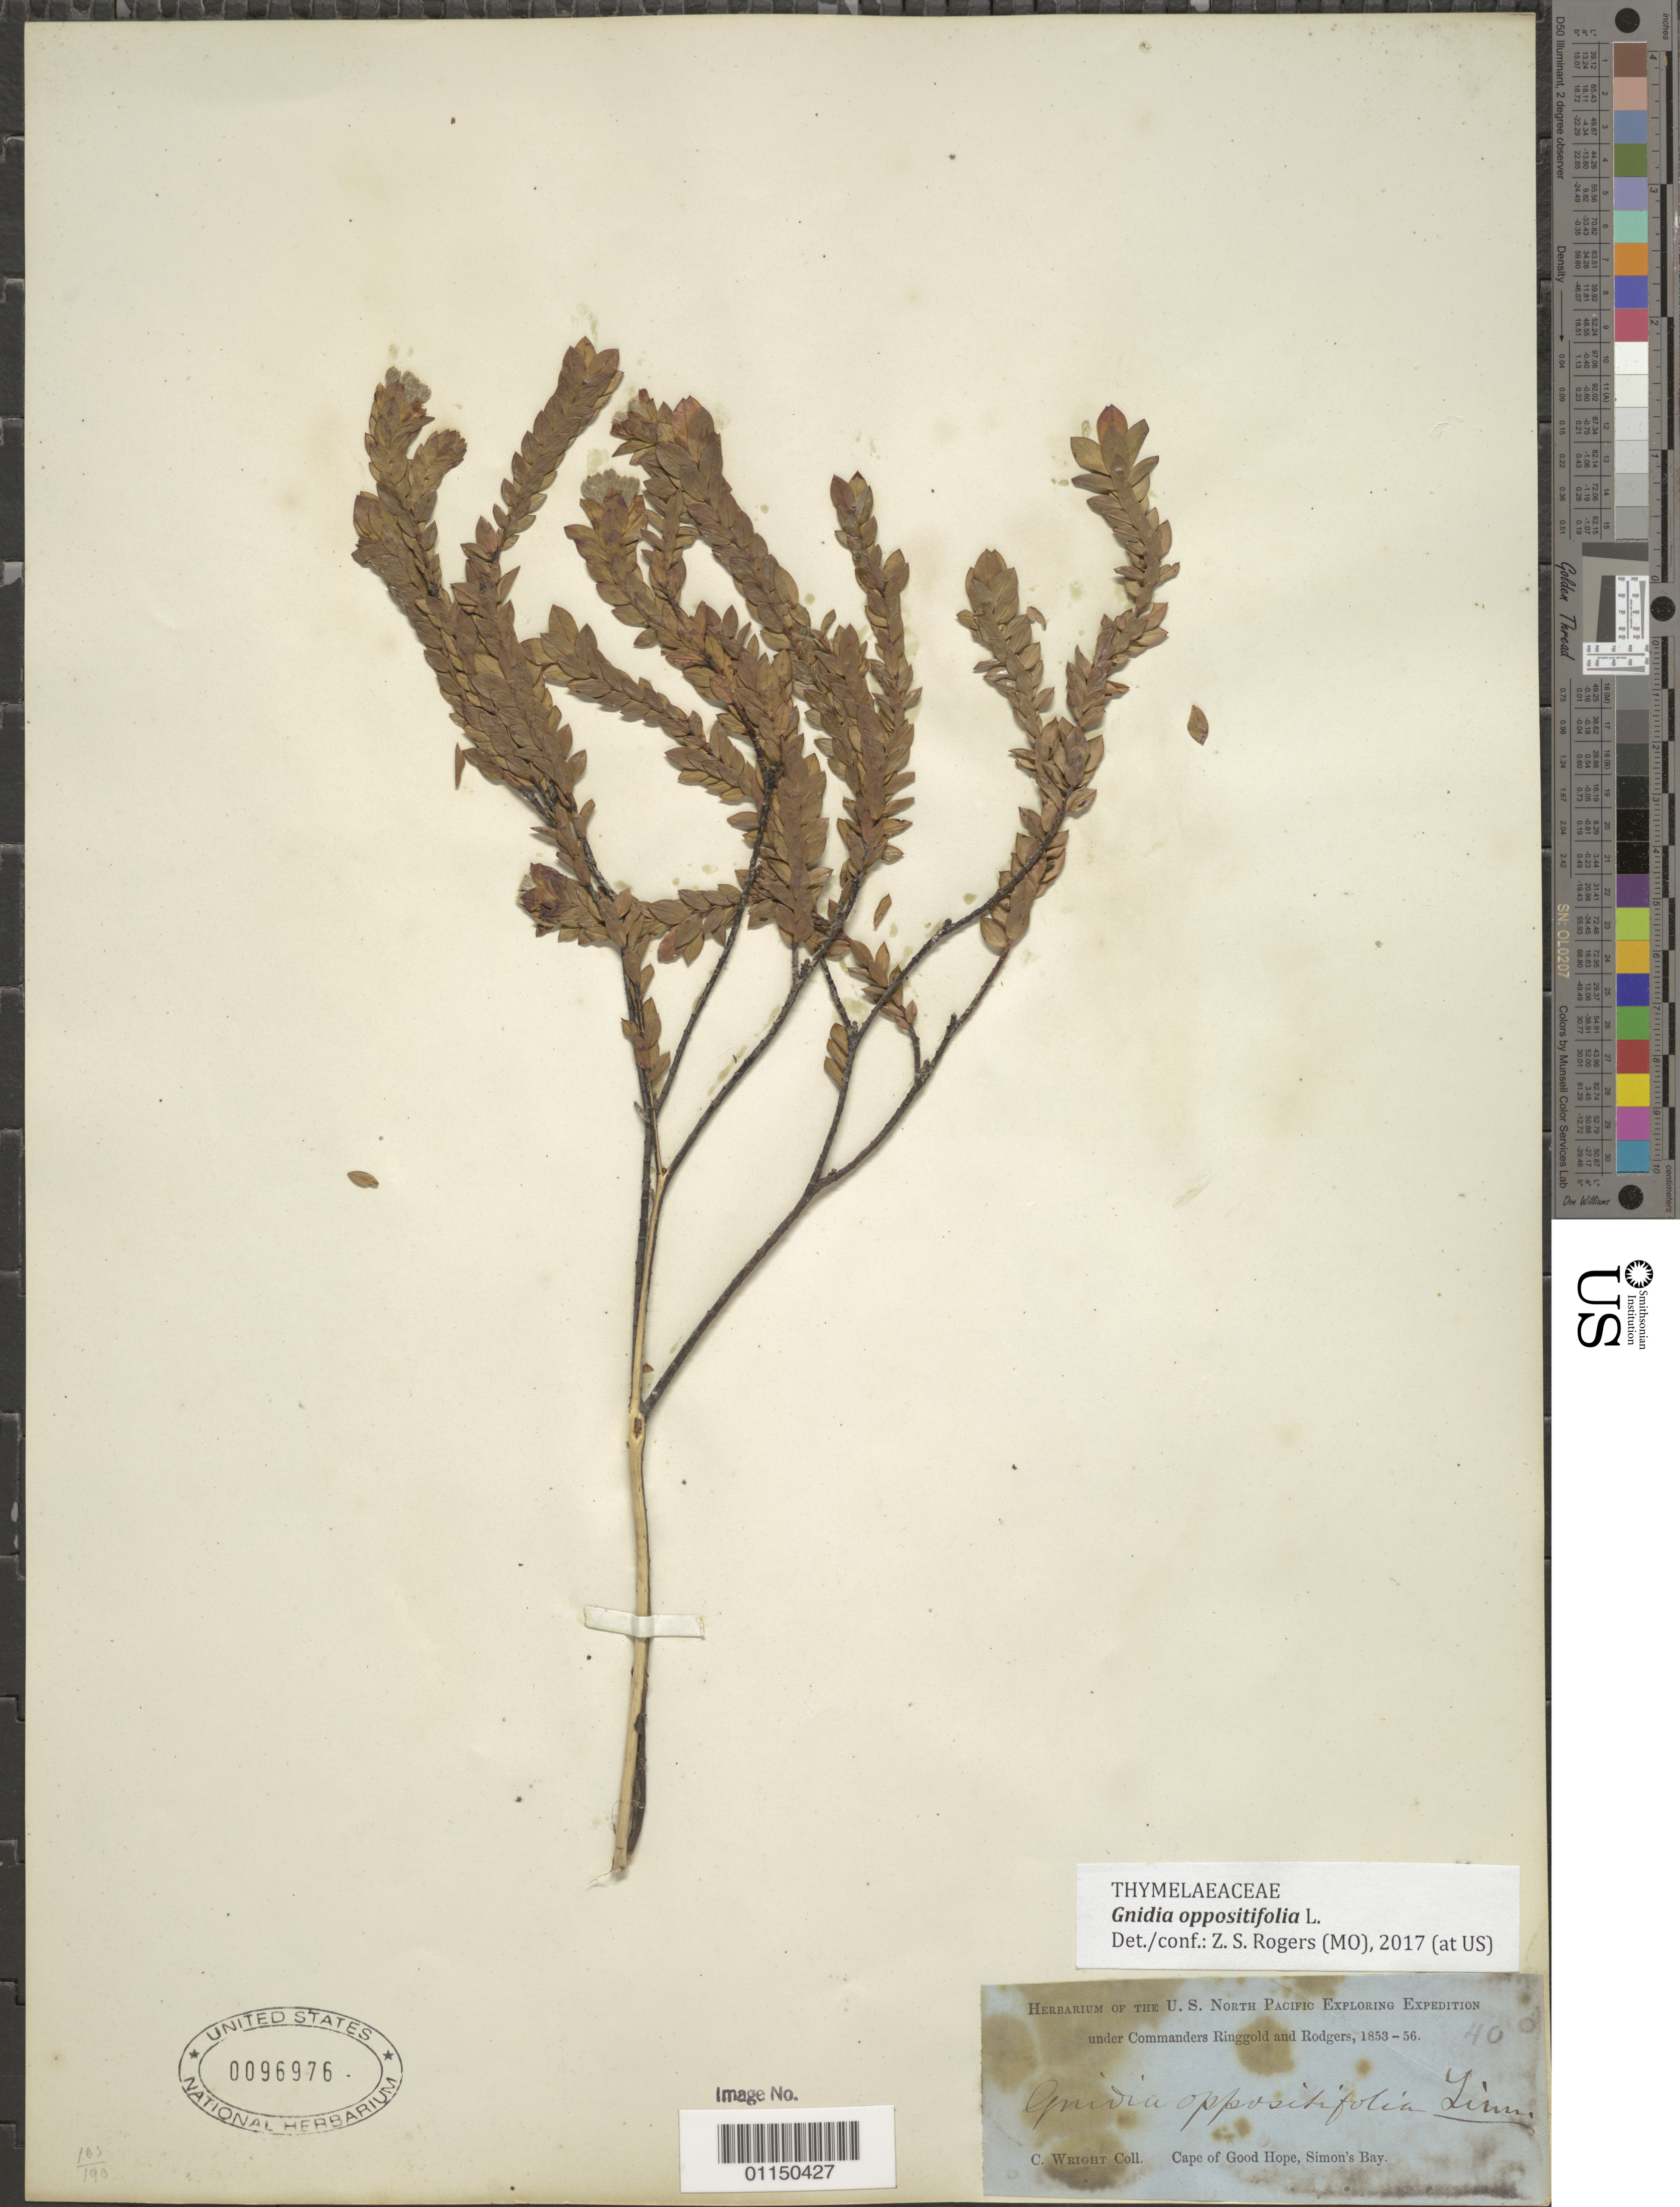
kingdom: Plantae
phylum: Tracheophyta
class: Magnoliopsida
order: Malvales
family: Thymelaeaceae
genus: Gnidia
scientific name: Gnidia oppositifolia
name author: L.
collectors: C. Wright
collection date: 1853/1856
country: South Africa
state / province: Western Cape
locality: Cape of Good Hope, Simon's Bay.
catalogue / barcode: US 96976